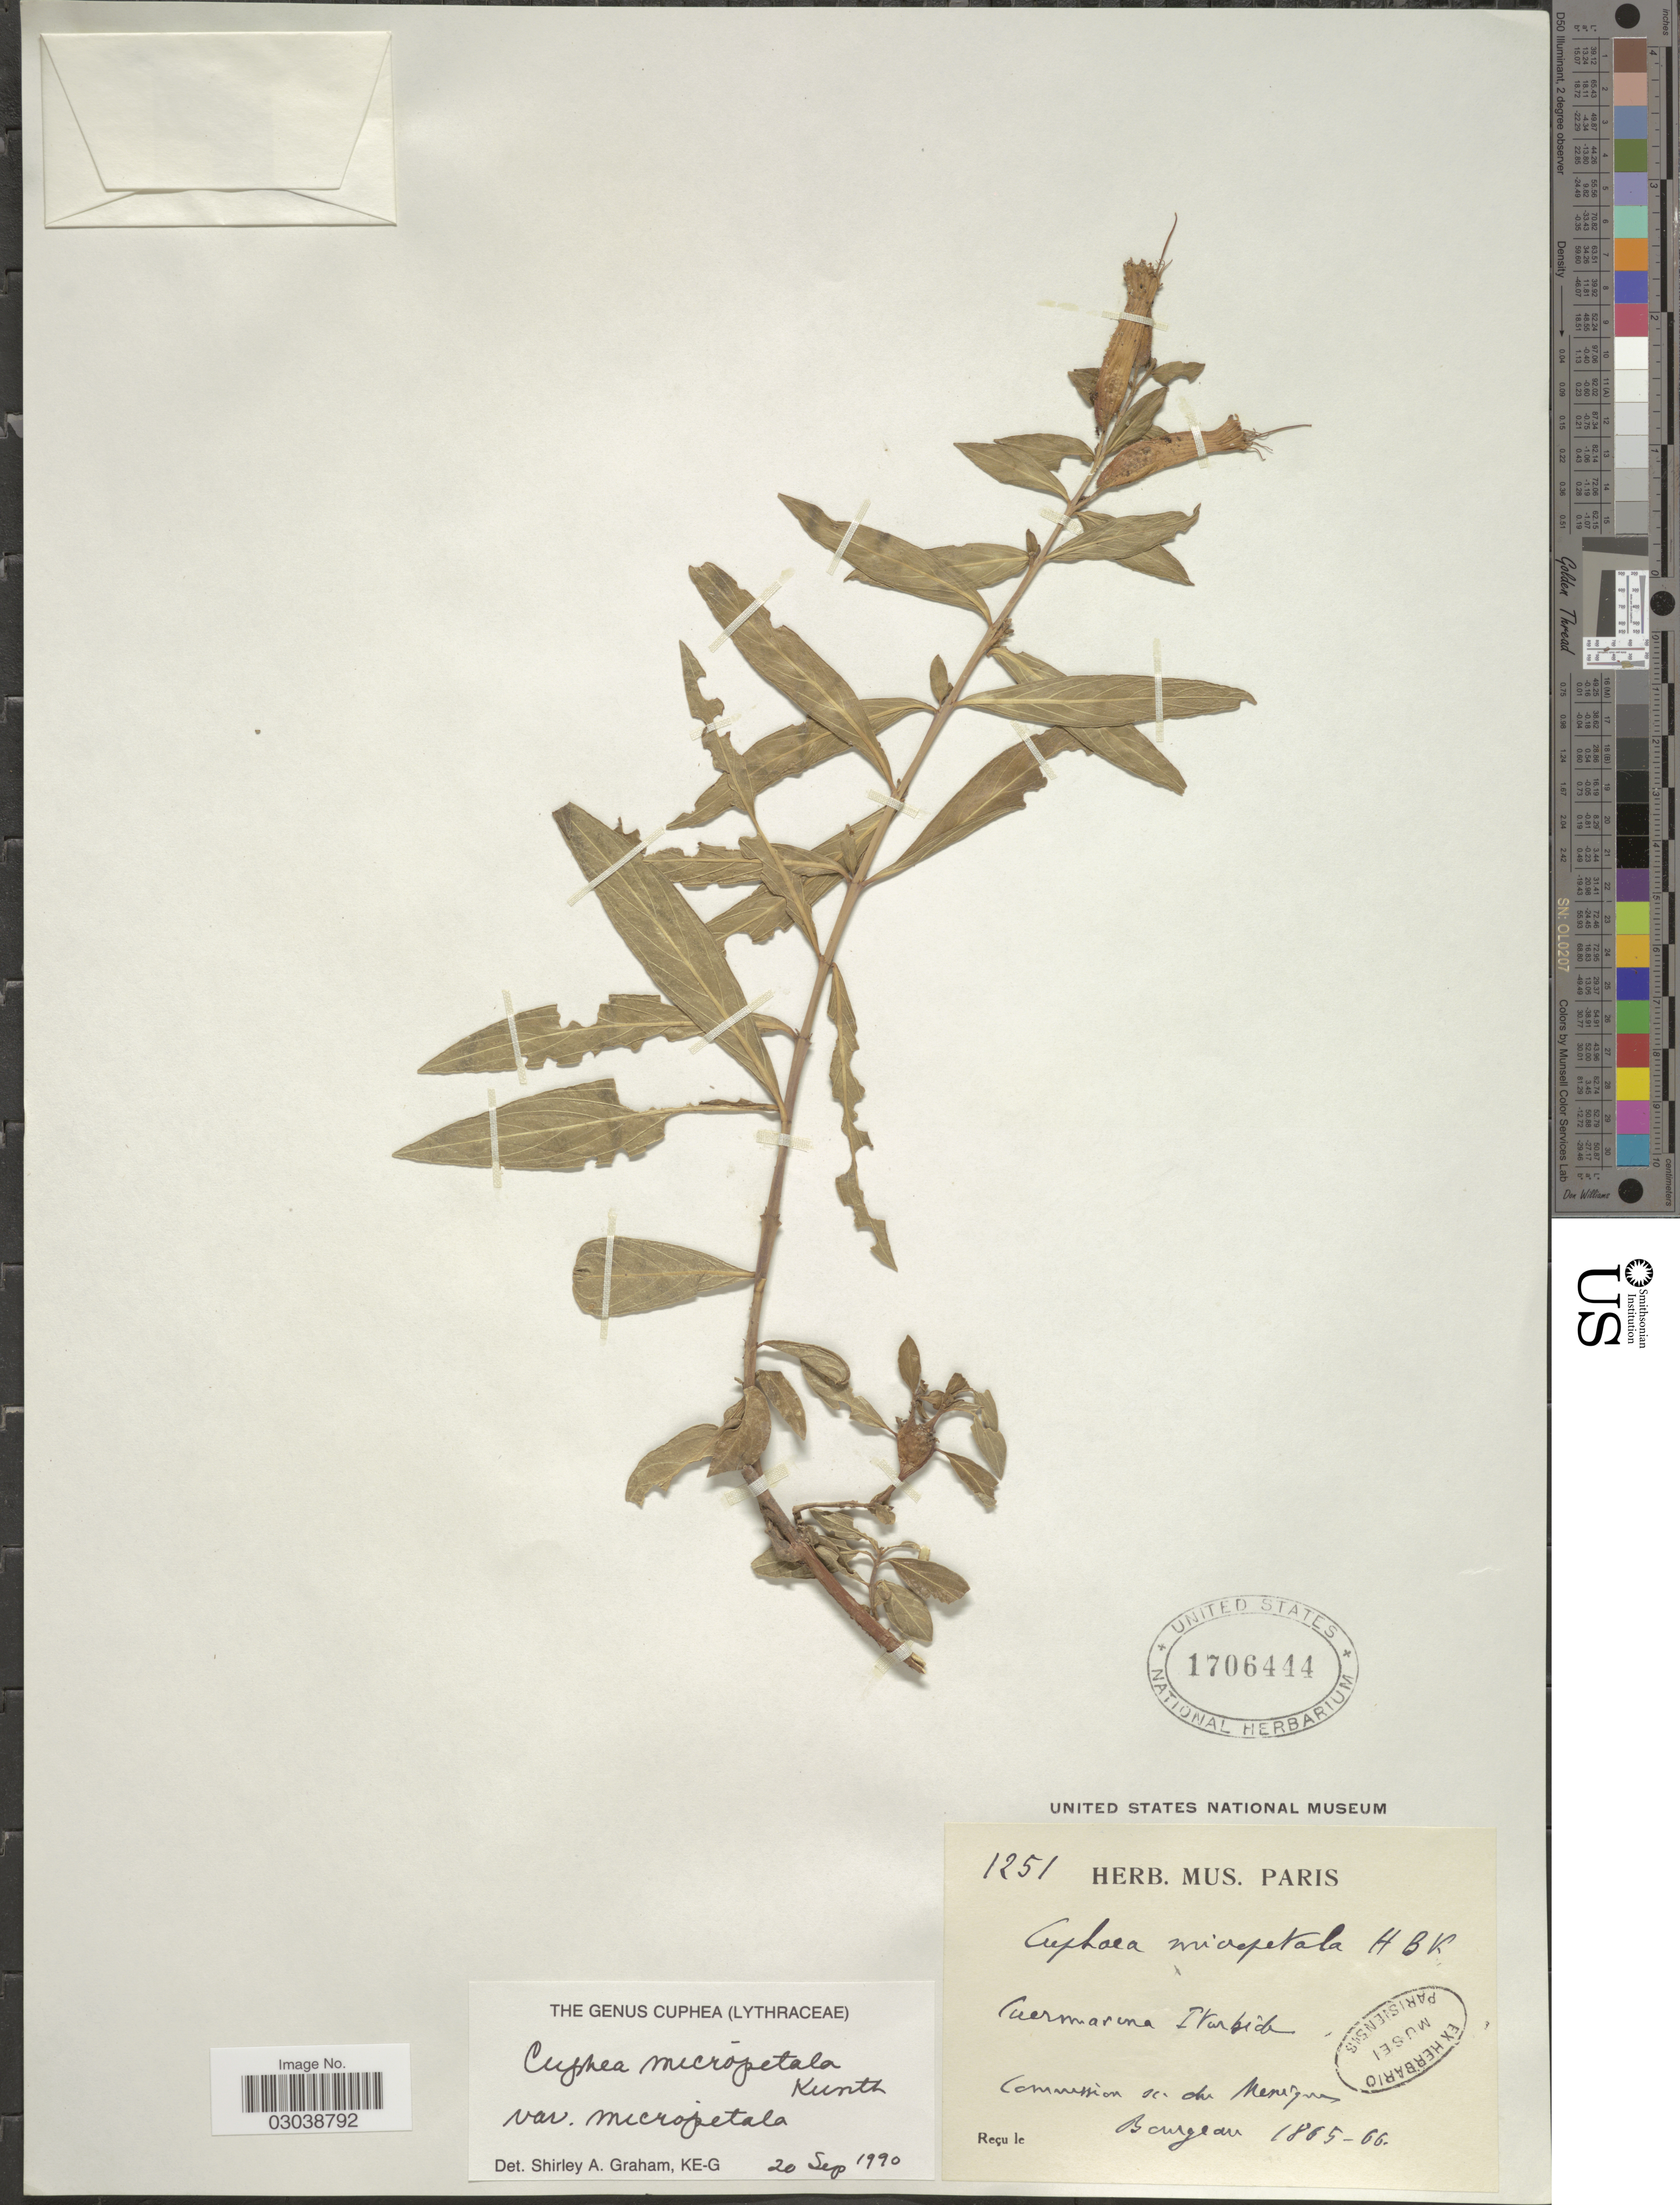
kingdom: Plantae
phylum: Tracheophyta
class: Magnoliopsida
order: Myrtales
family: Lythraceae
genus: Cuphea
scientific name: Cuphea micropetala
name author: Kunth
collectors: -. Bourgeau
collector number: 1251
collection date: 1865/1866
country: Mexico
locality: Cuernavaca Itarbide - Commission sc. du Mexique.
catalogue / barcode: US 1706444